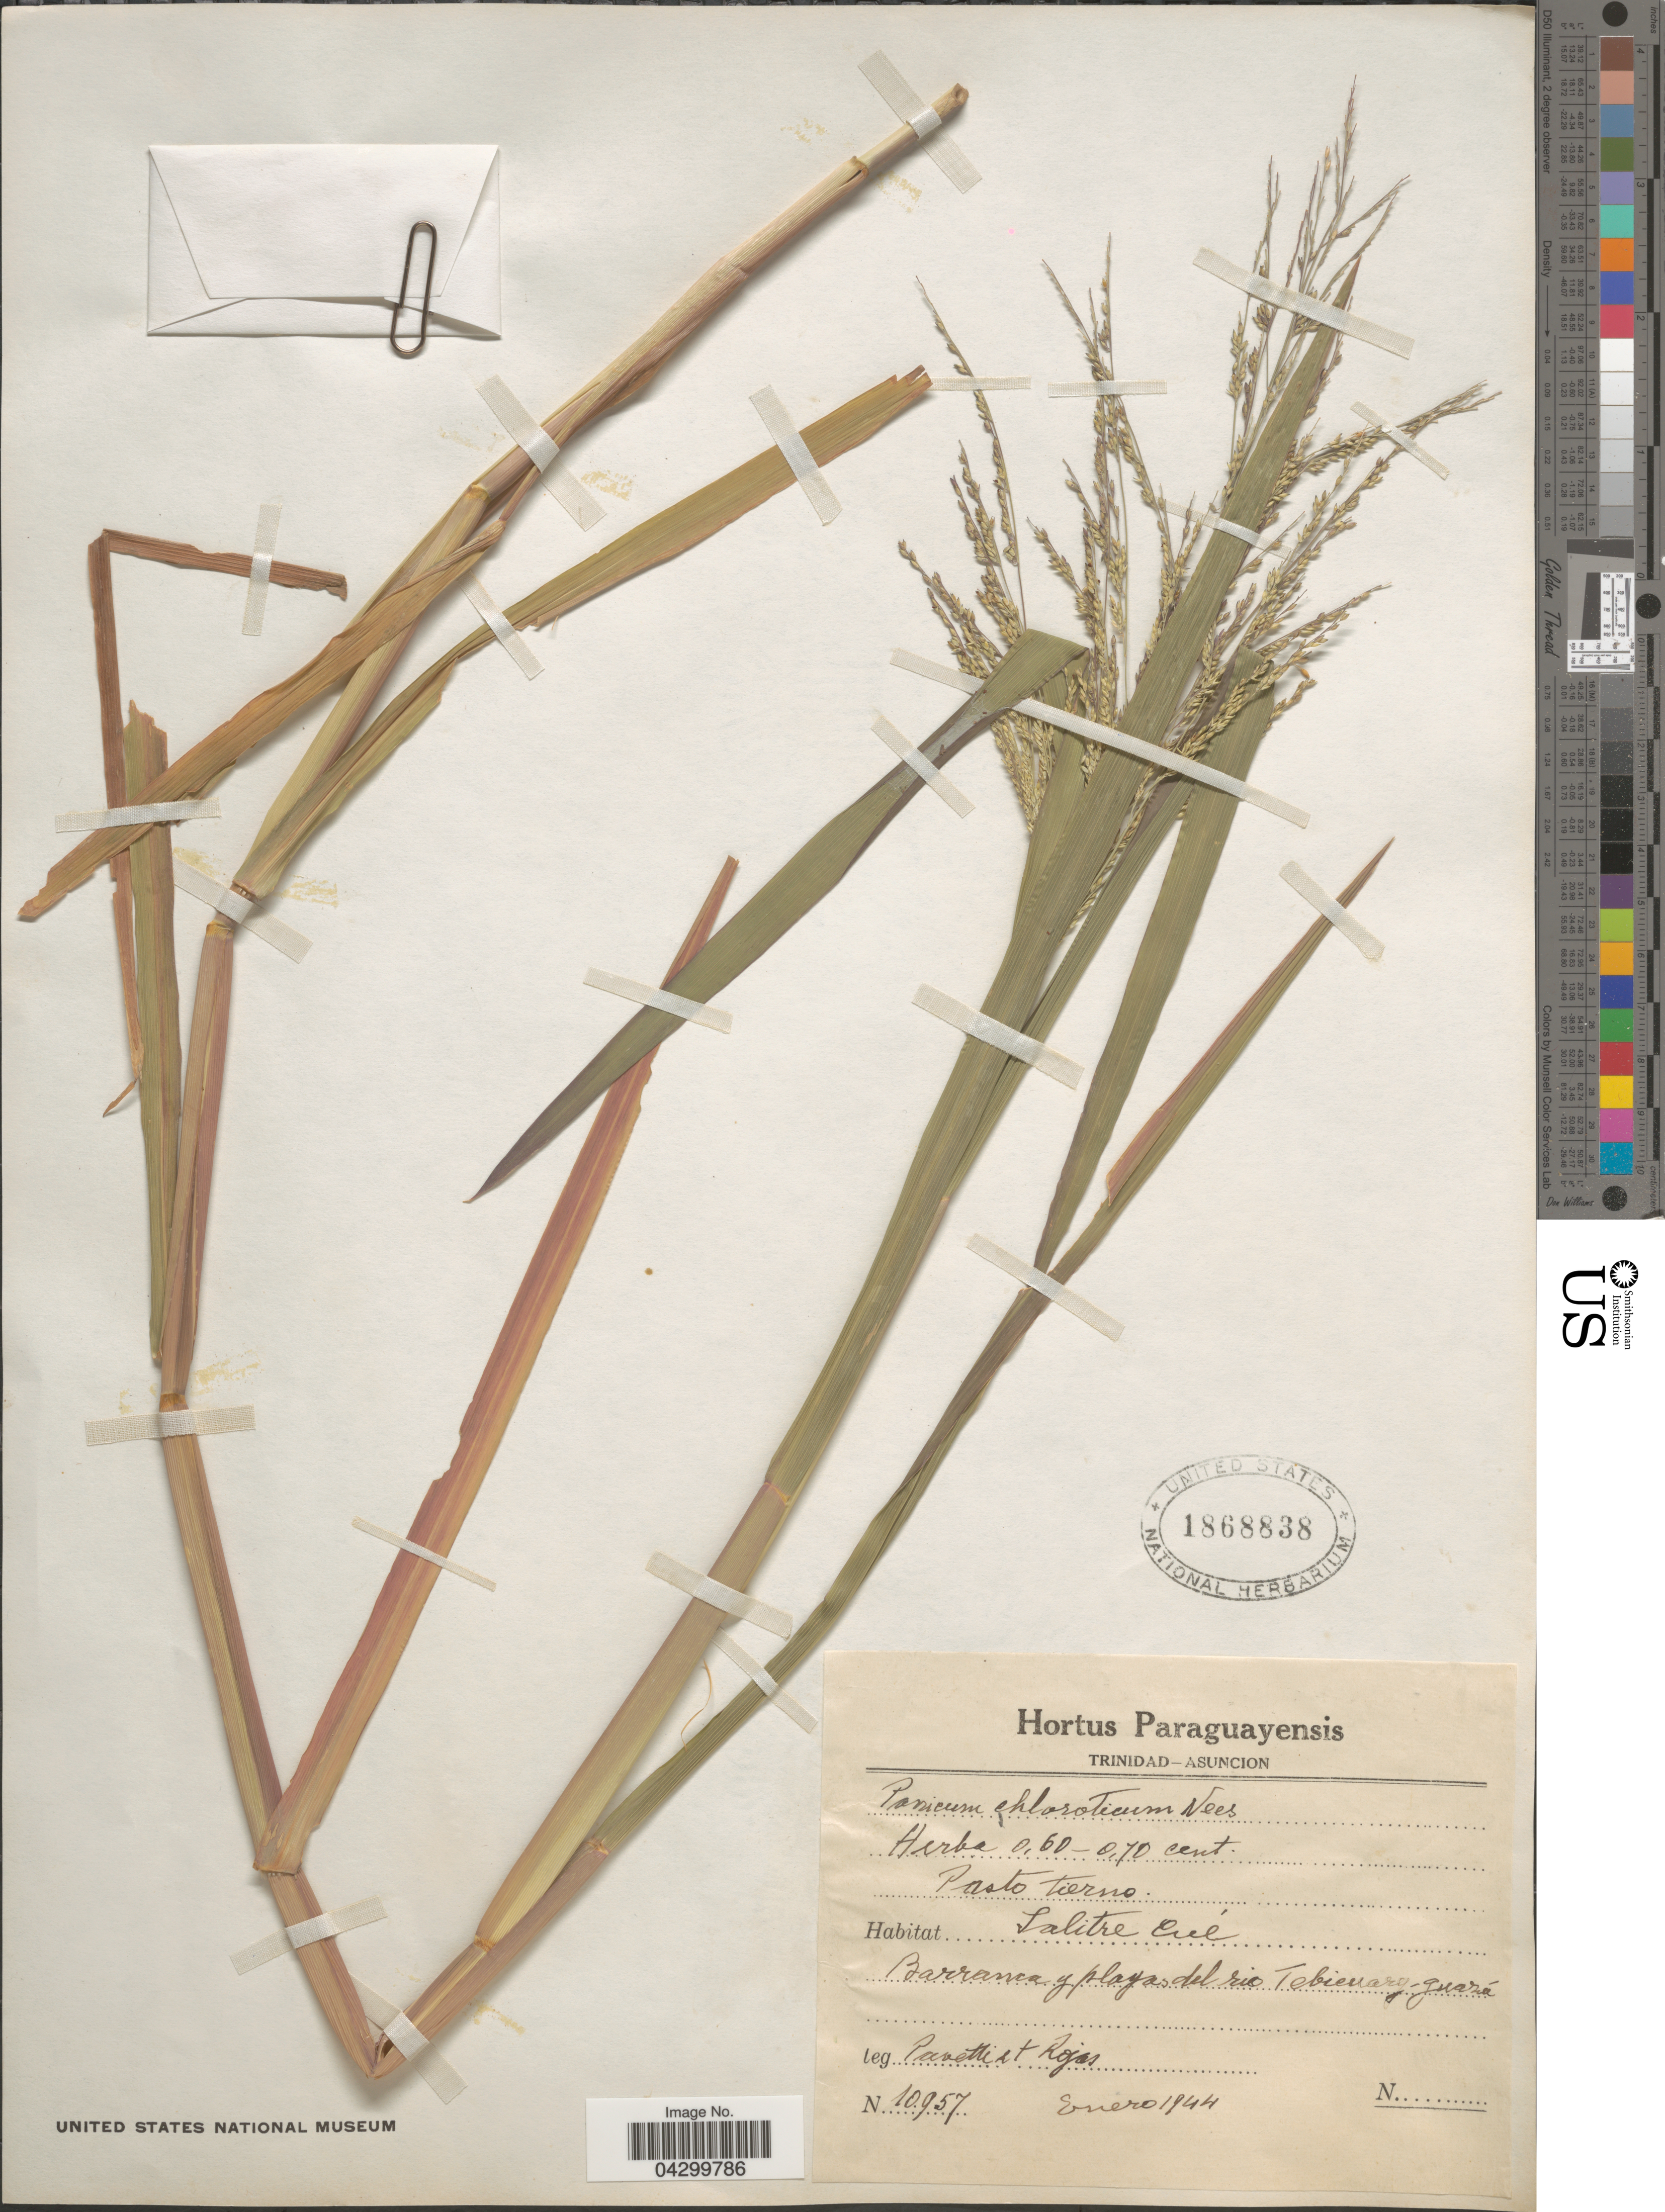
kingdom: Plantae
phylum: Tracheophyta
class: Liliopsida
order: Poales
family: Poaceae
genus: Panicum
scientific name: Panicum dichotomiflorum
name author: Michx.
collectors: -. Pavetti & Rojas, --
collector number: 10957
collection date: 1944-01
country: Paraguay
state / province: Asuncion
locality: Trinidad - Asuncion. Barranca y playas del rio Tebicuary-guazá.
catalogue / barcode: US 1868838